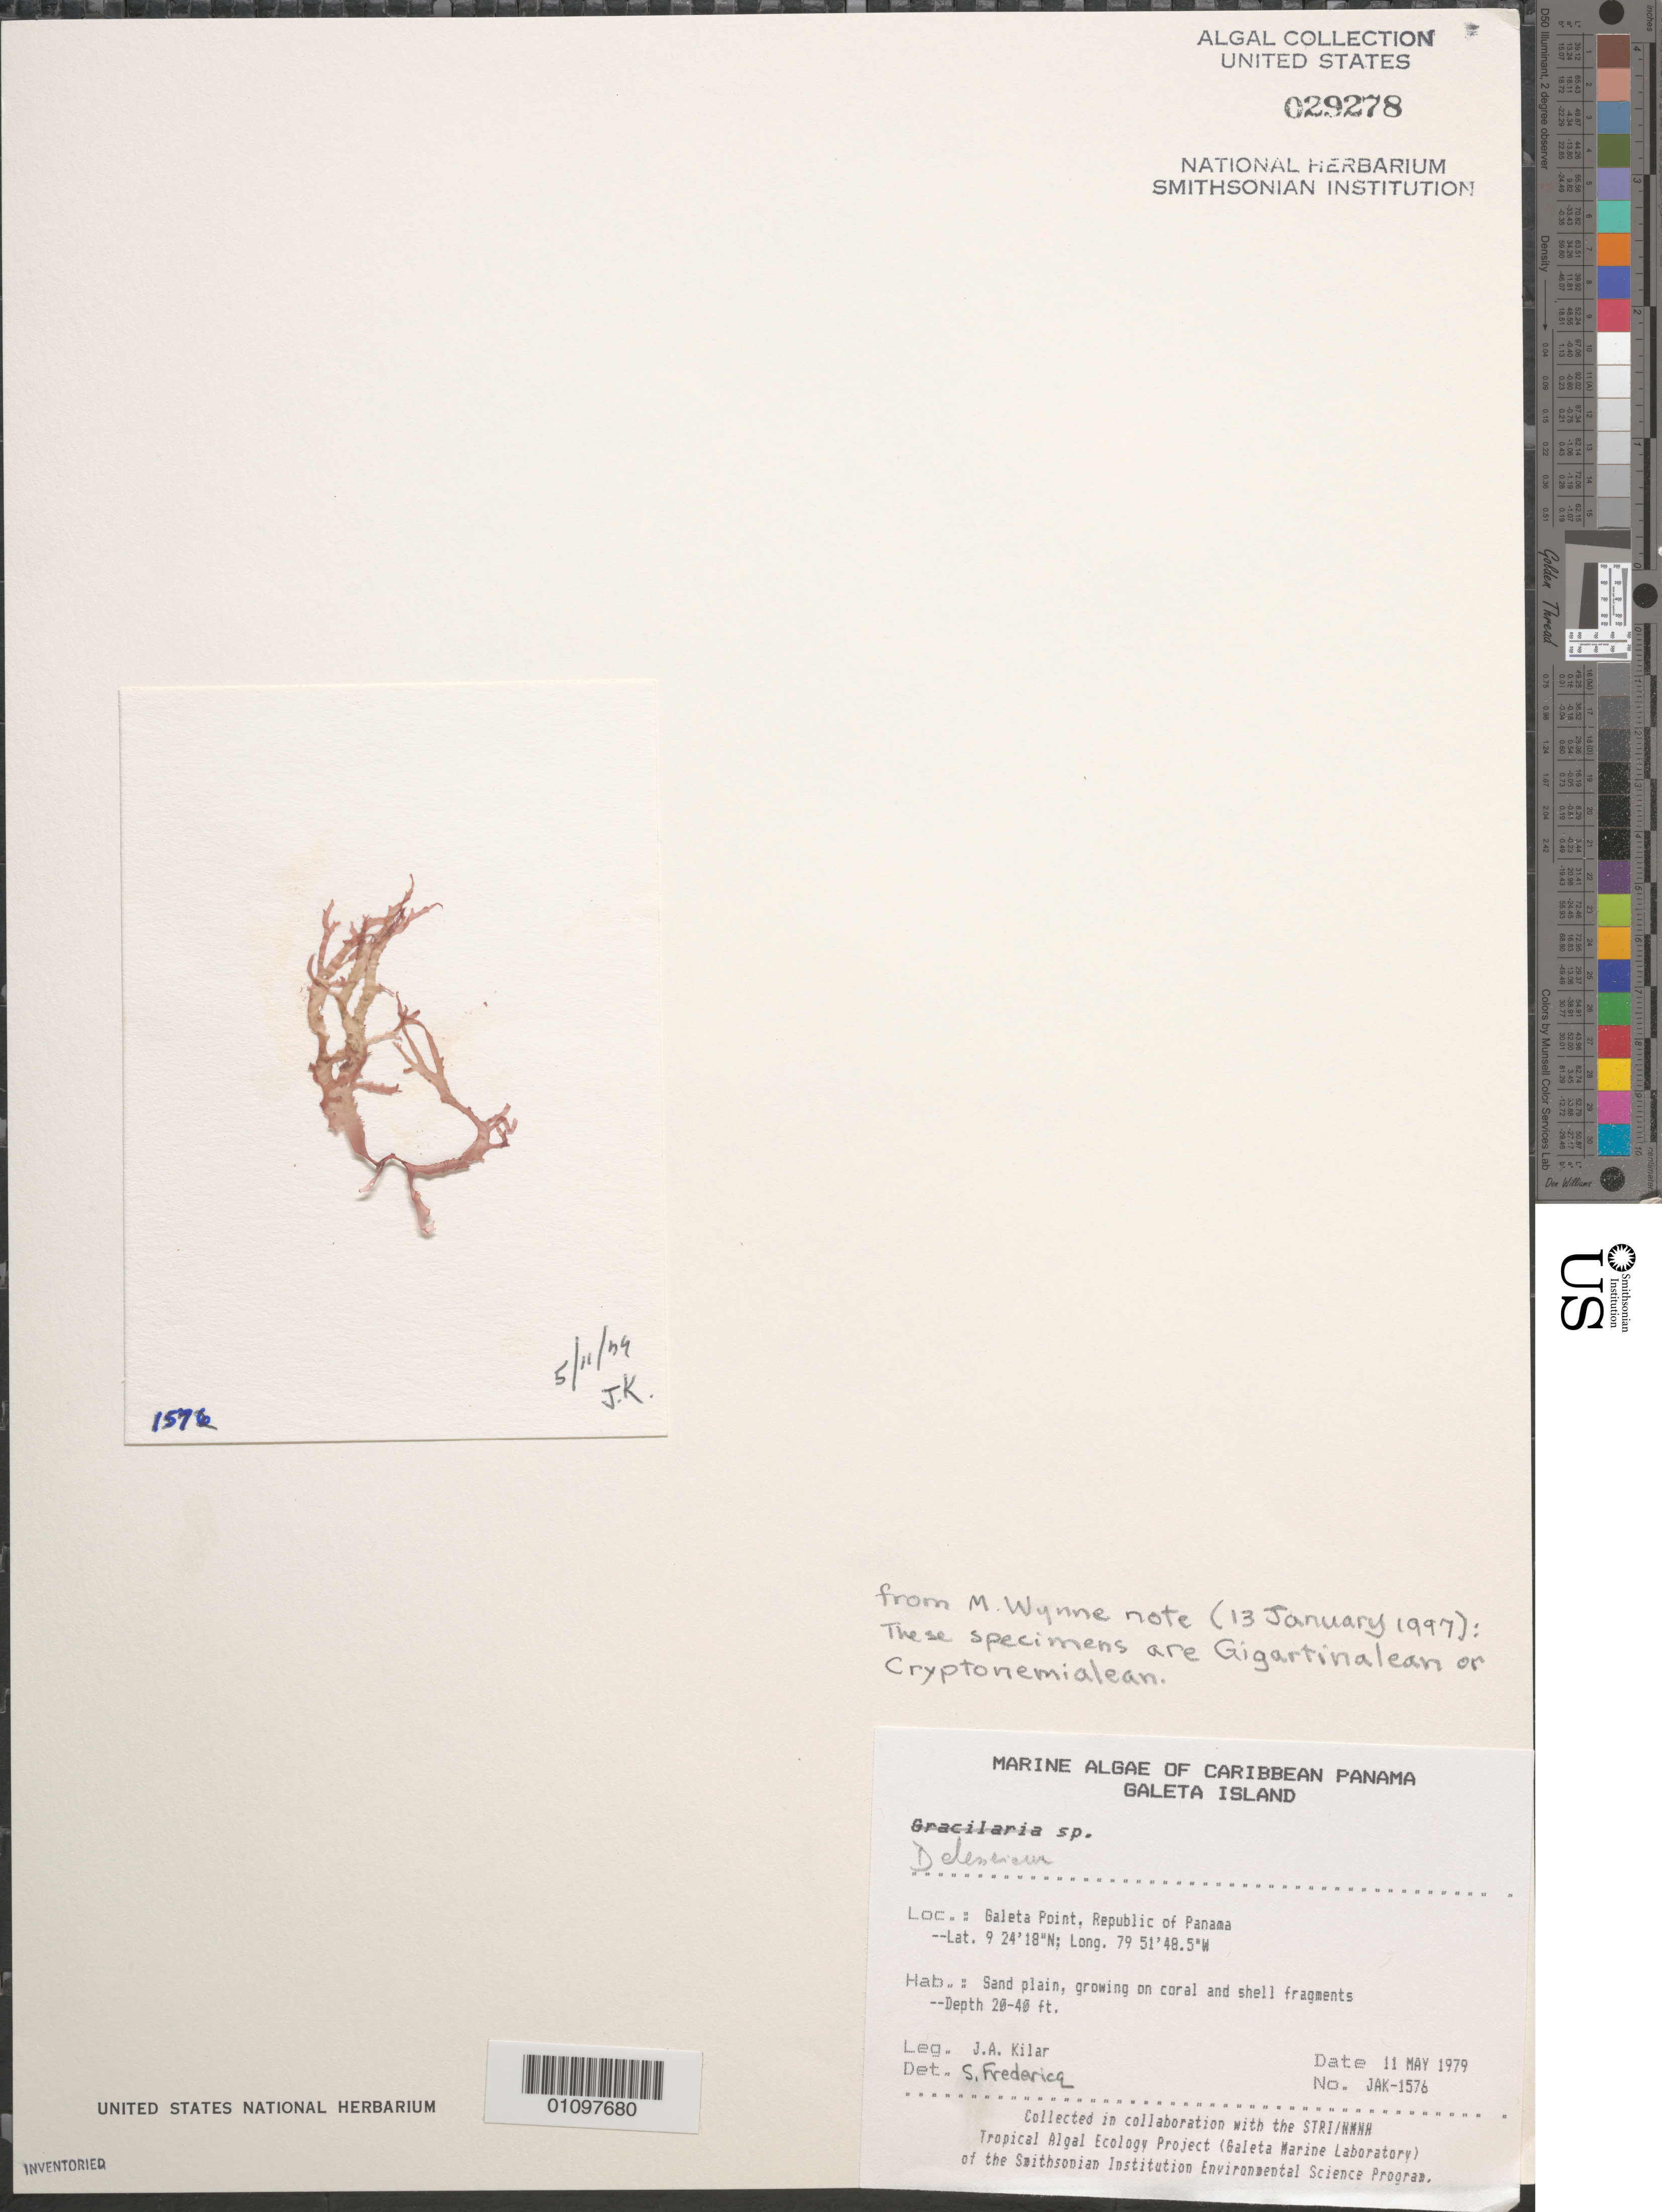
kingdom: Plantae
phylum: Rhodophyta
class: Florideophyceae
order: Ceramiales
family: Delesseriaceae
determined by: Wynne, M. J.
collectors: J. A. Kilar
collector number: JAK-1576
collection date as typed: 11 May 1979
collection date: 1979-05-11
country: Panama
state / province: Colón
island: Galeta Island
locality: Galeta Point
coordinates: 9 24' 18" N, 79 51' 48.5" W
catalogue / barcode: US 29278